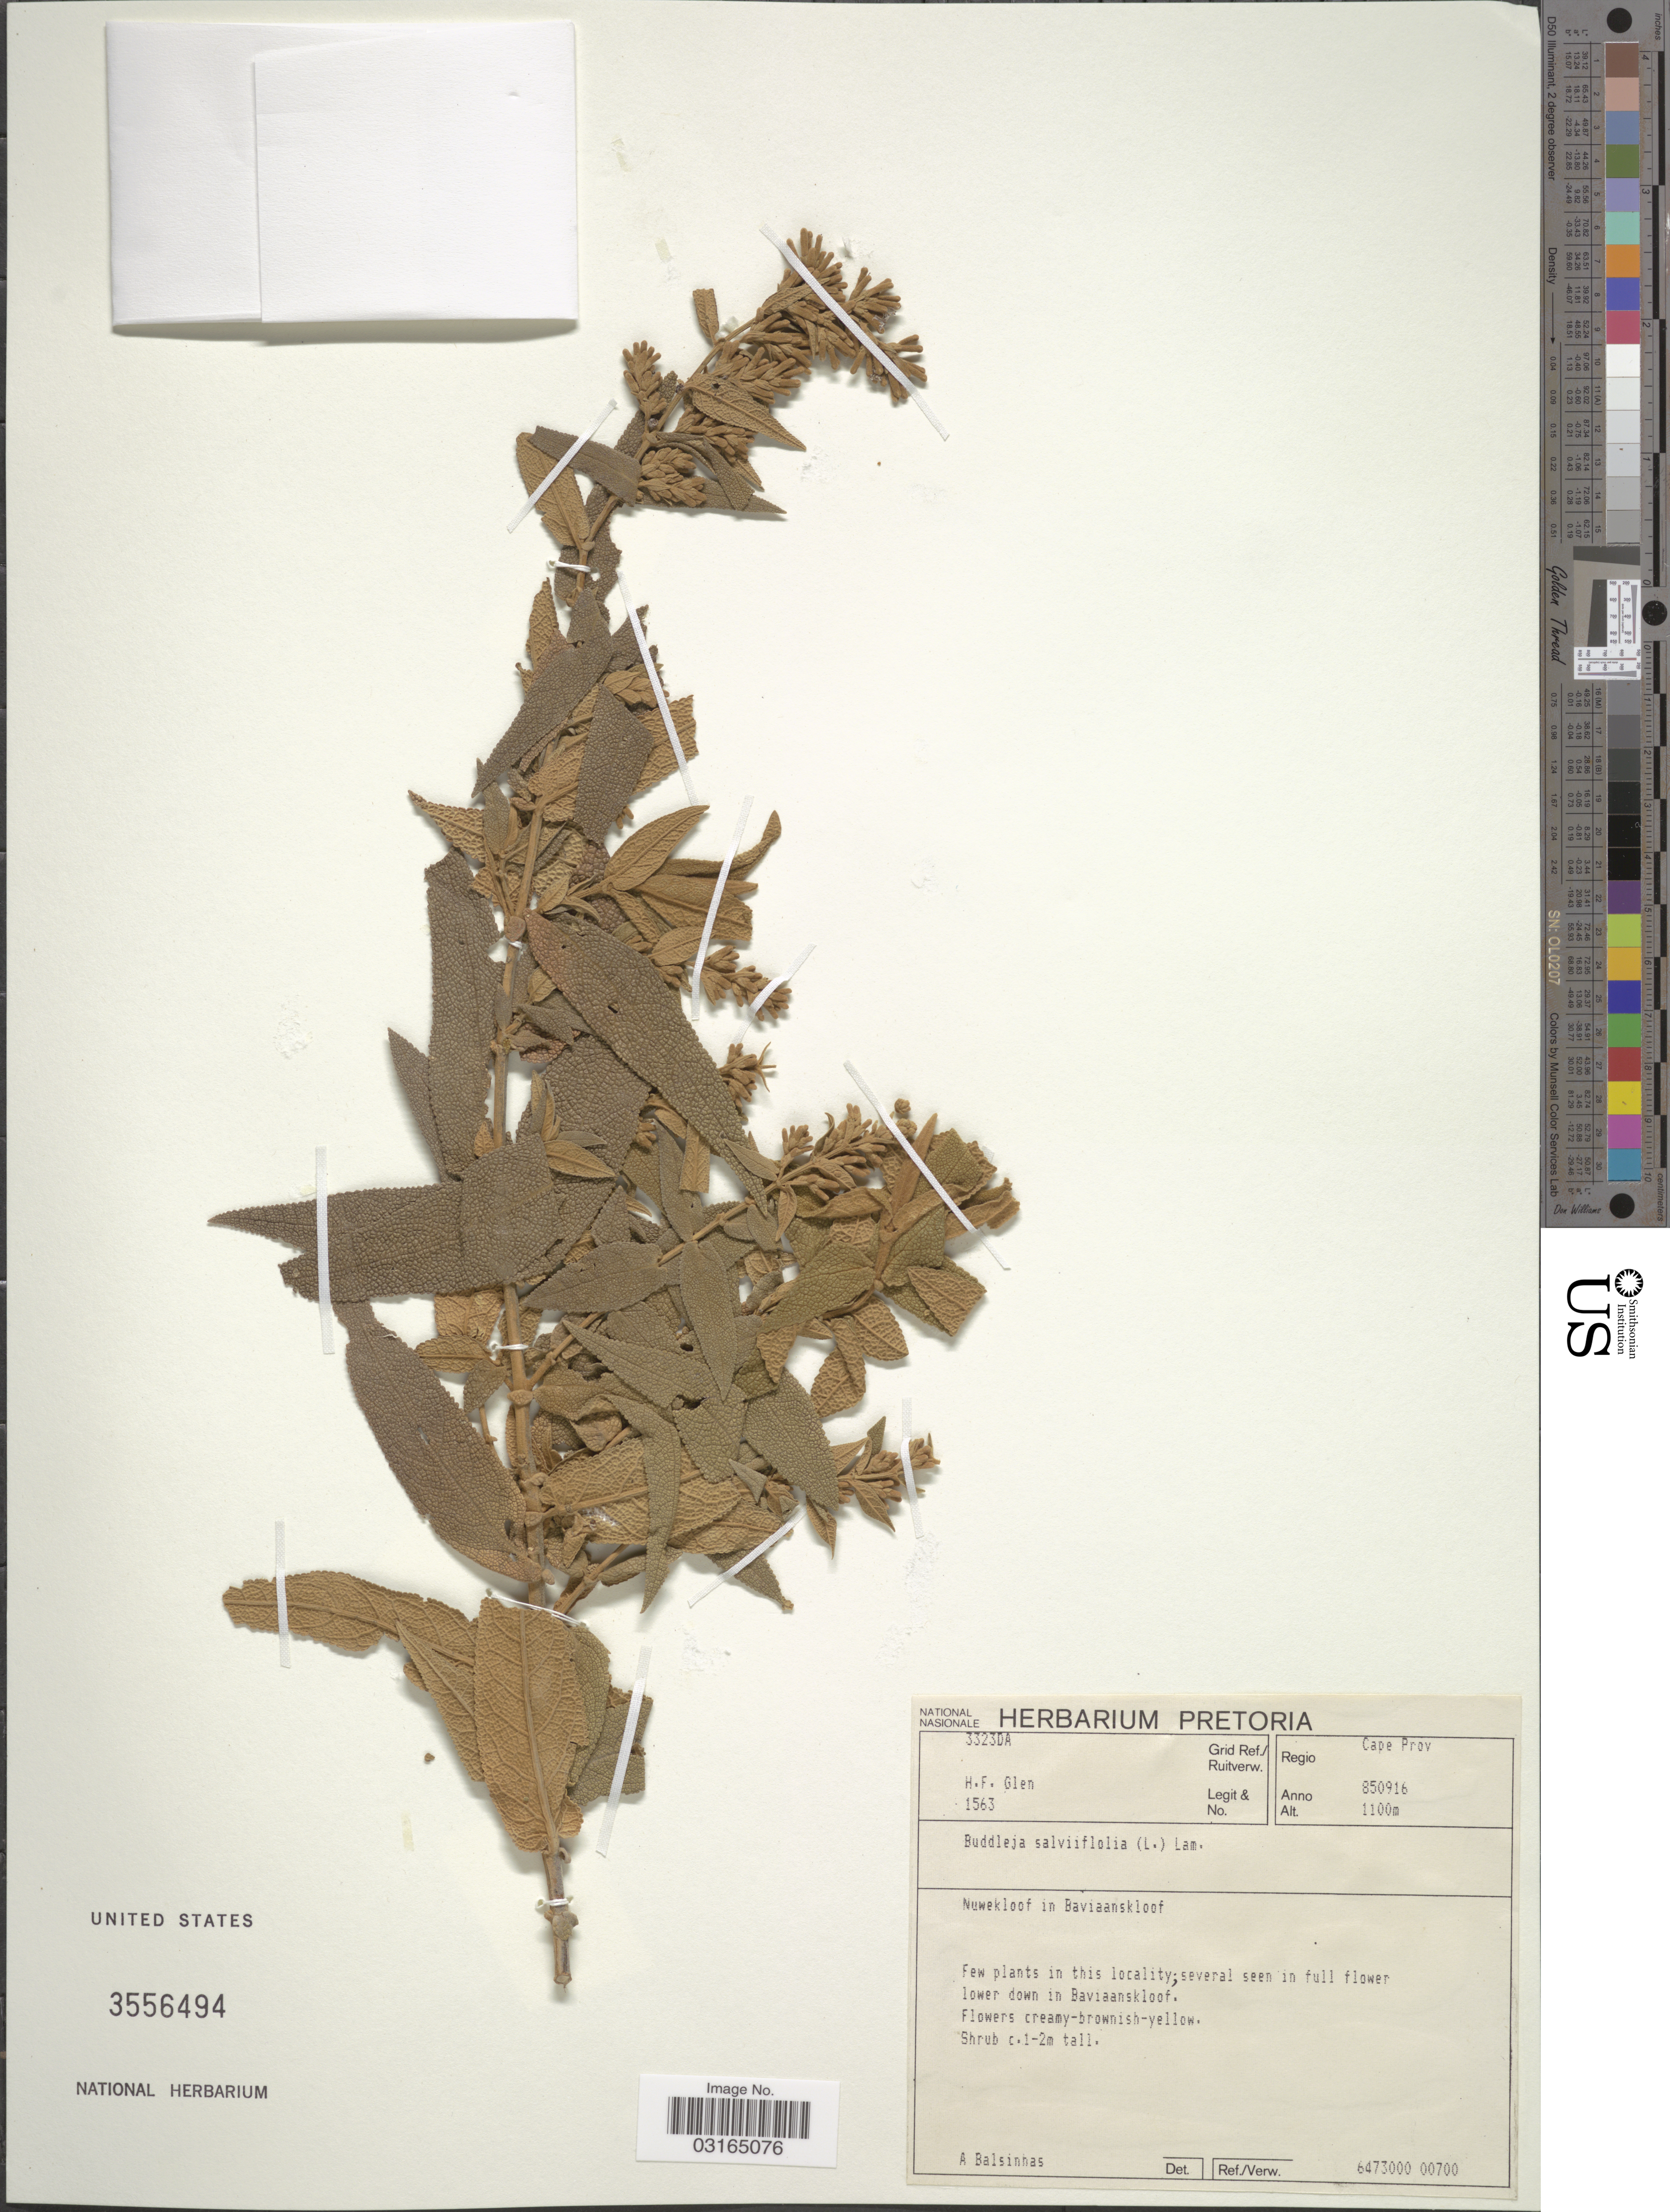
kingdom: Plantae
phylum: Tracheophyta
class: Magnoliopsida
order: Lamiales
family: Scrophulariaceae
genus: Buddleja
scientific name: Buddleja salviifolia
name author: (L.) Lam.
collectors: H. F. Glen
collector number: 1563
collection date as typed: Transcribed d/m/y: 16/9/85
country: South Africa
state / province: Western Cape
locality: Grid Ref. 3323DA. Nuwekloof in Baviaanskloof.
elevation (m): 1100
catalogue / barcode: US 3556494